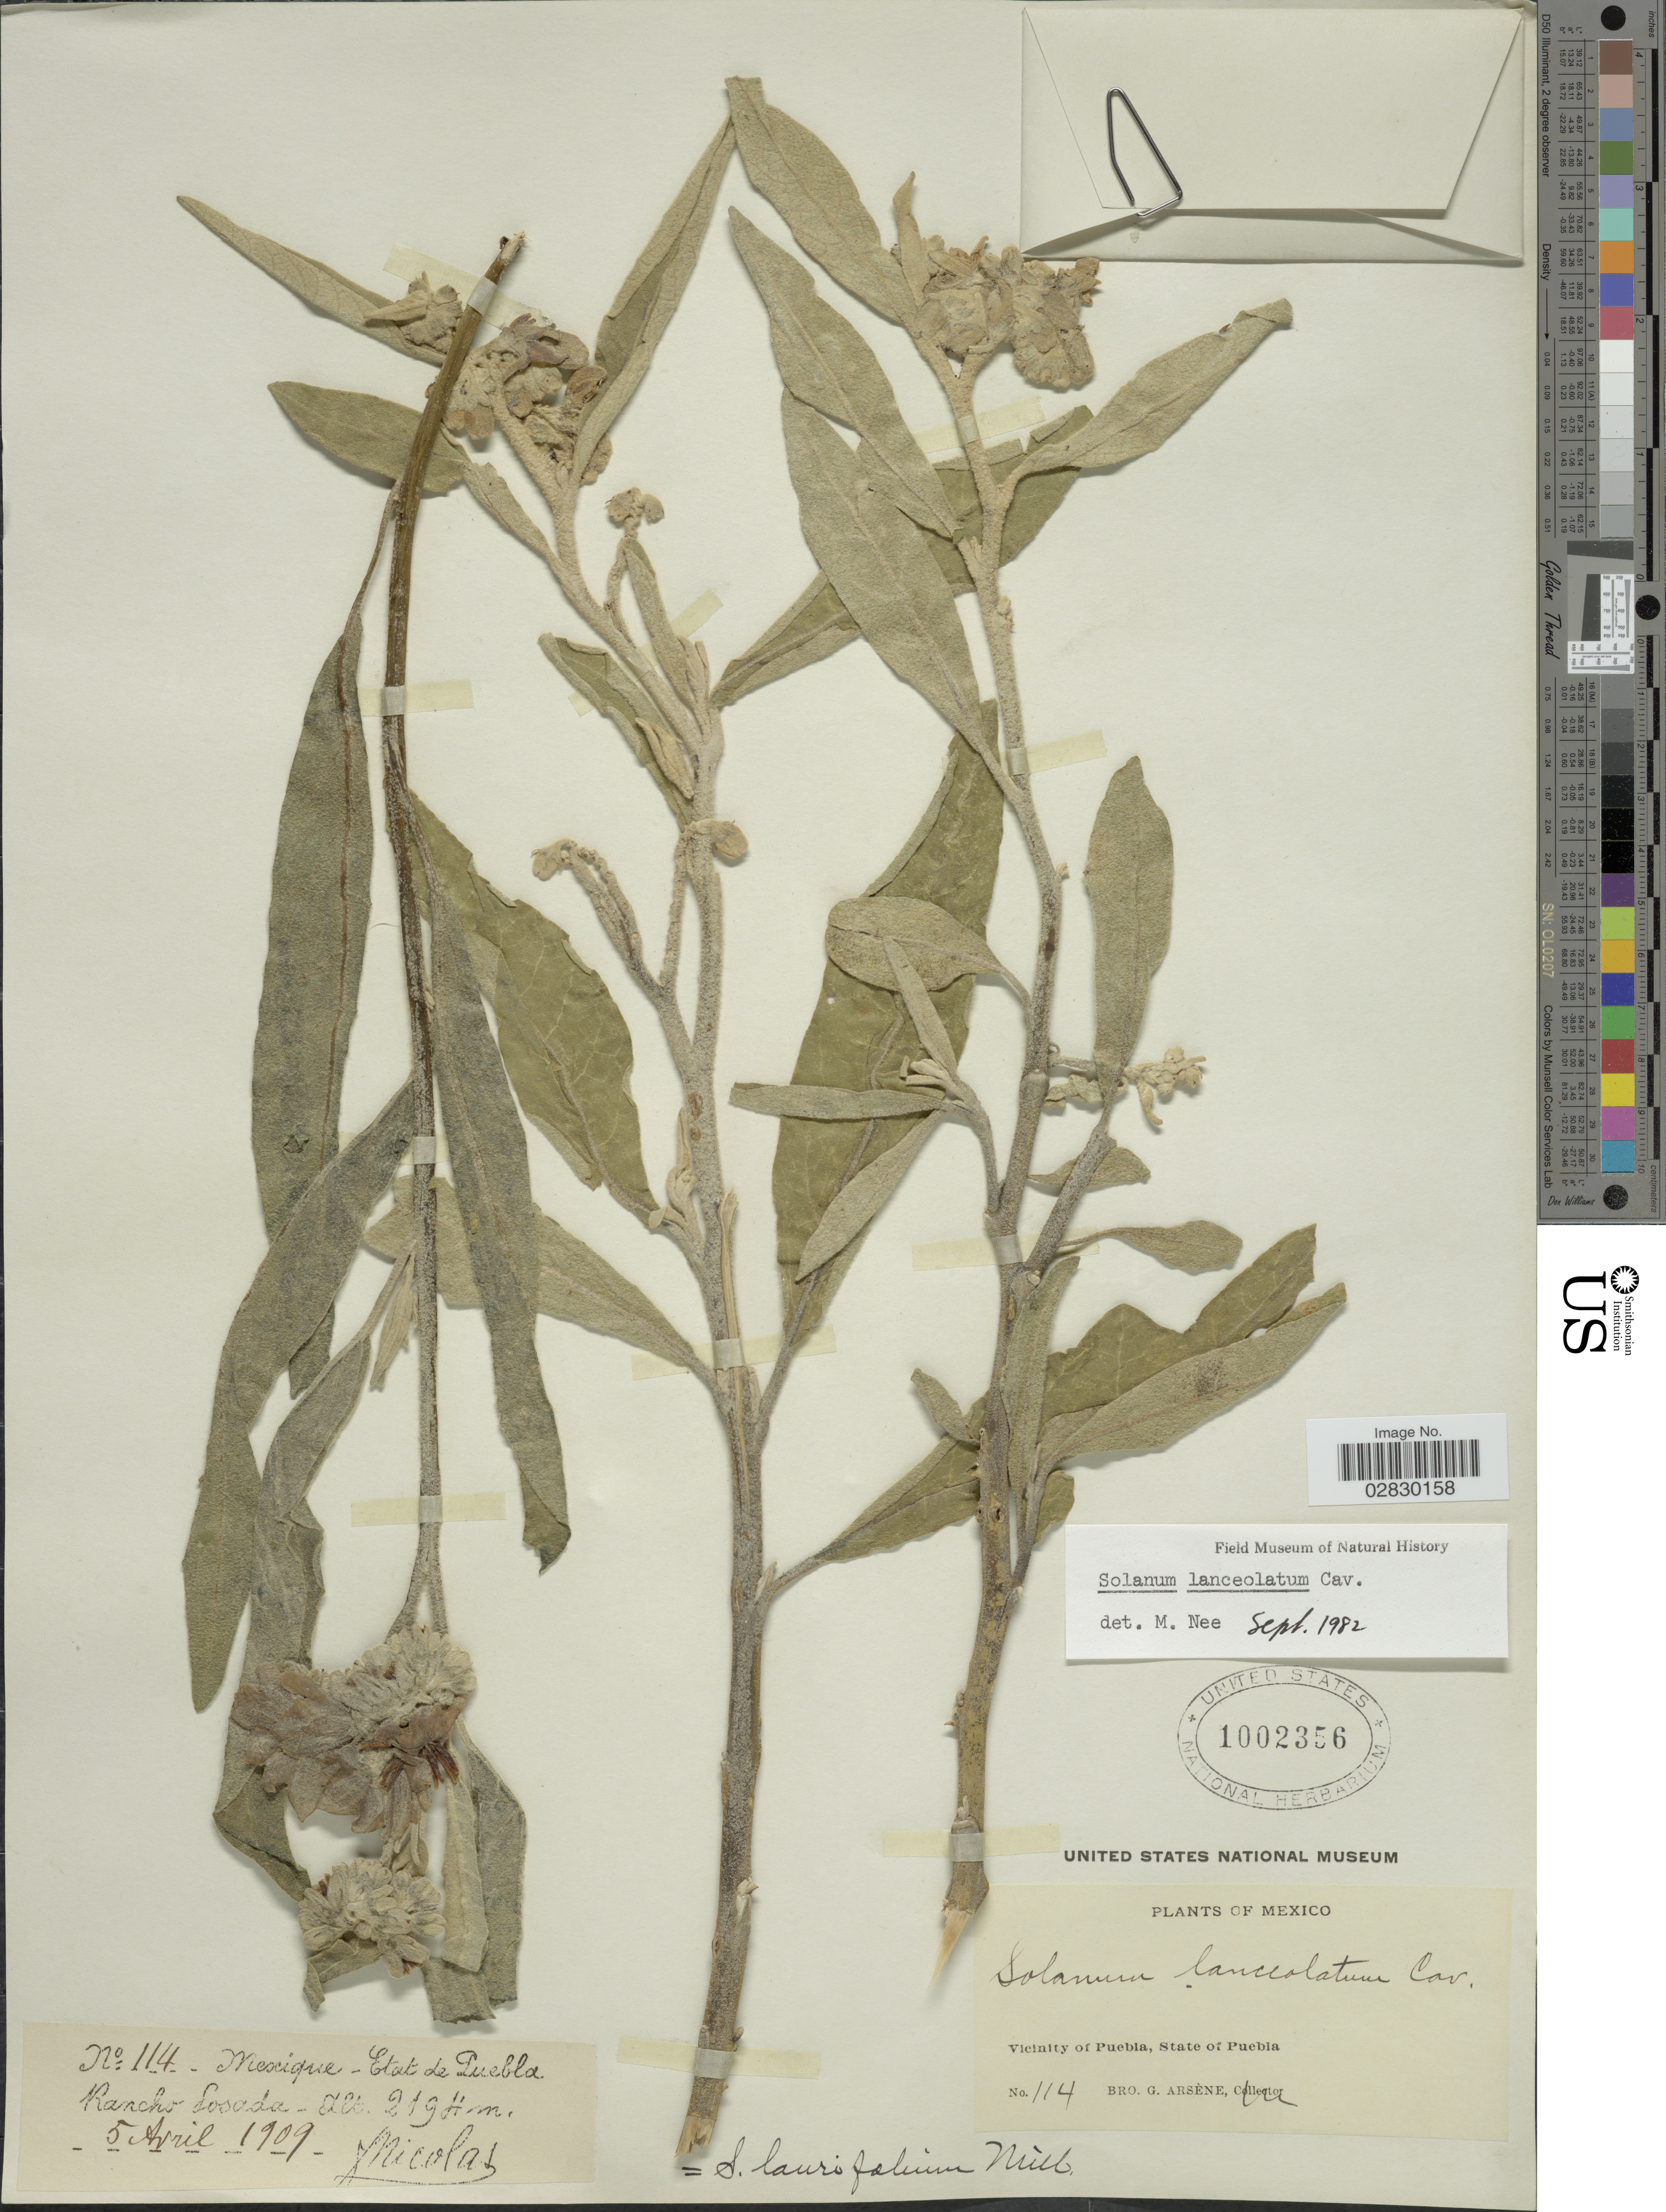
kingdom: Plantae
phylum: Tracheophyta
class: Magnoliopsida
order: Solanales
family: Solanaceae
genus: Solanum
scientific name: Solanum lanceolatum Berthault, nom. illeg.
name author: Berthault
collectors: F. Nicolas & Bro. G. Arsène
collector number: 114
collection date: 1909-04-05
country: Mexico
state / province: Puebla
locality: Vicinity of Puebla, Rancho Losada.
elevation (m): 2194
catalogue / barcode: US 1002356